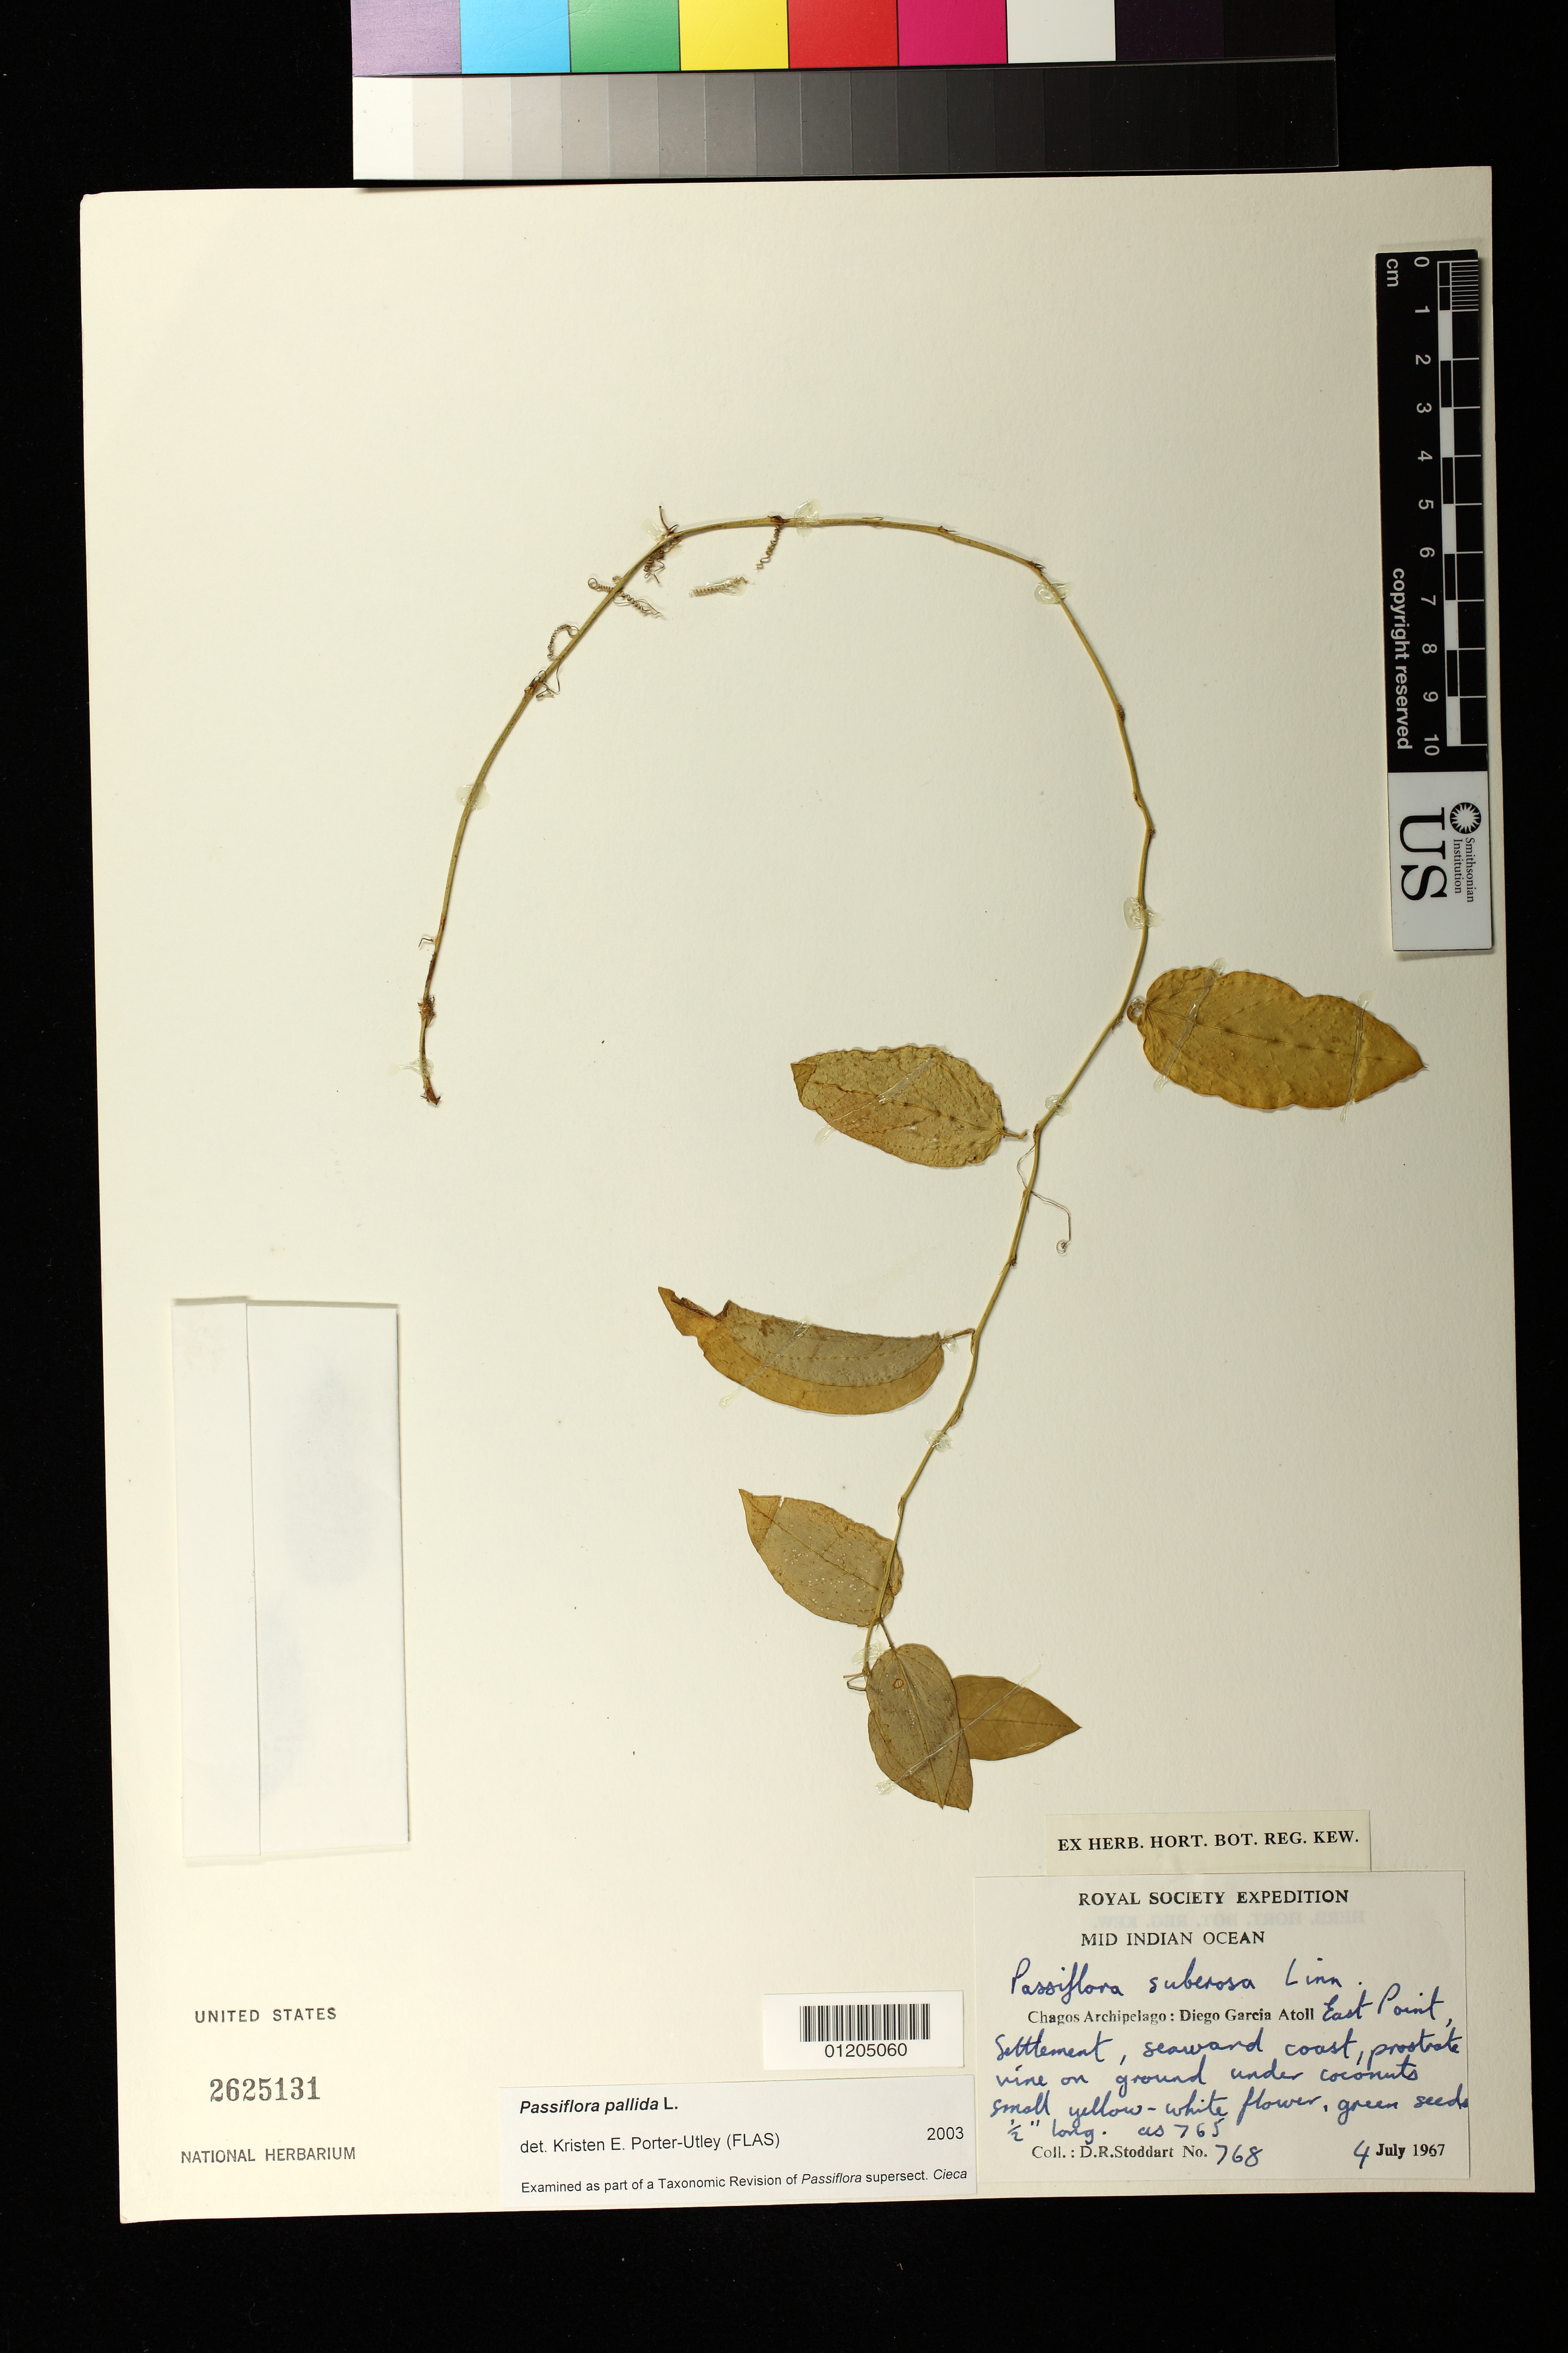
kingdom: Plantae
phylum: Tracheophyta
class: Magnoliopsida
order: Malpighiales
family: Passifloraceae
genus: Passiflora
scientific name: Passiflora pallida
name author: L.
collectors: D. R. Stoddart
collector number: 768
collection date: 1967-07-04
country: Mauritius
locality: Chagos Archipelago: Diego Garcia Atoll East Point Settlement, seaward coast, prostrate vine on the ground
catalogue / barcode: US 2625131